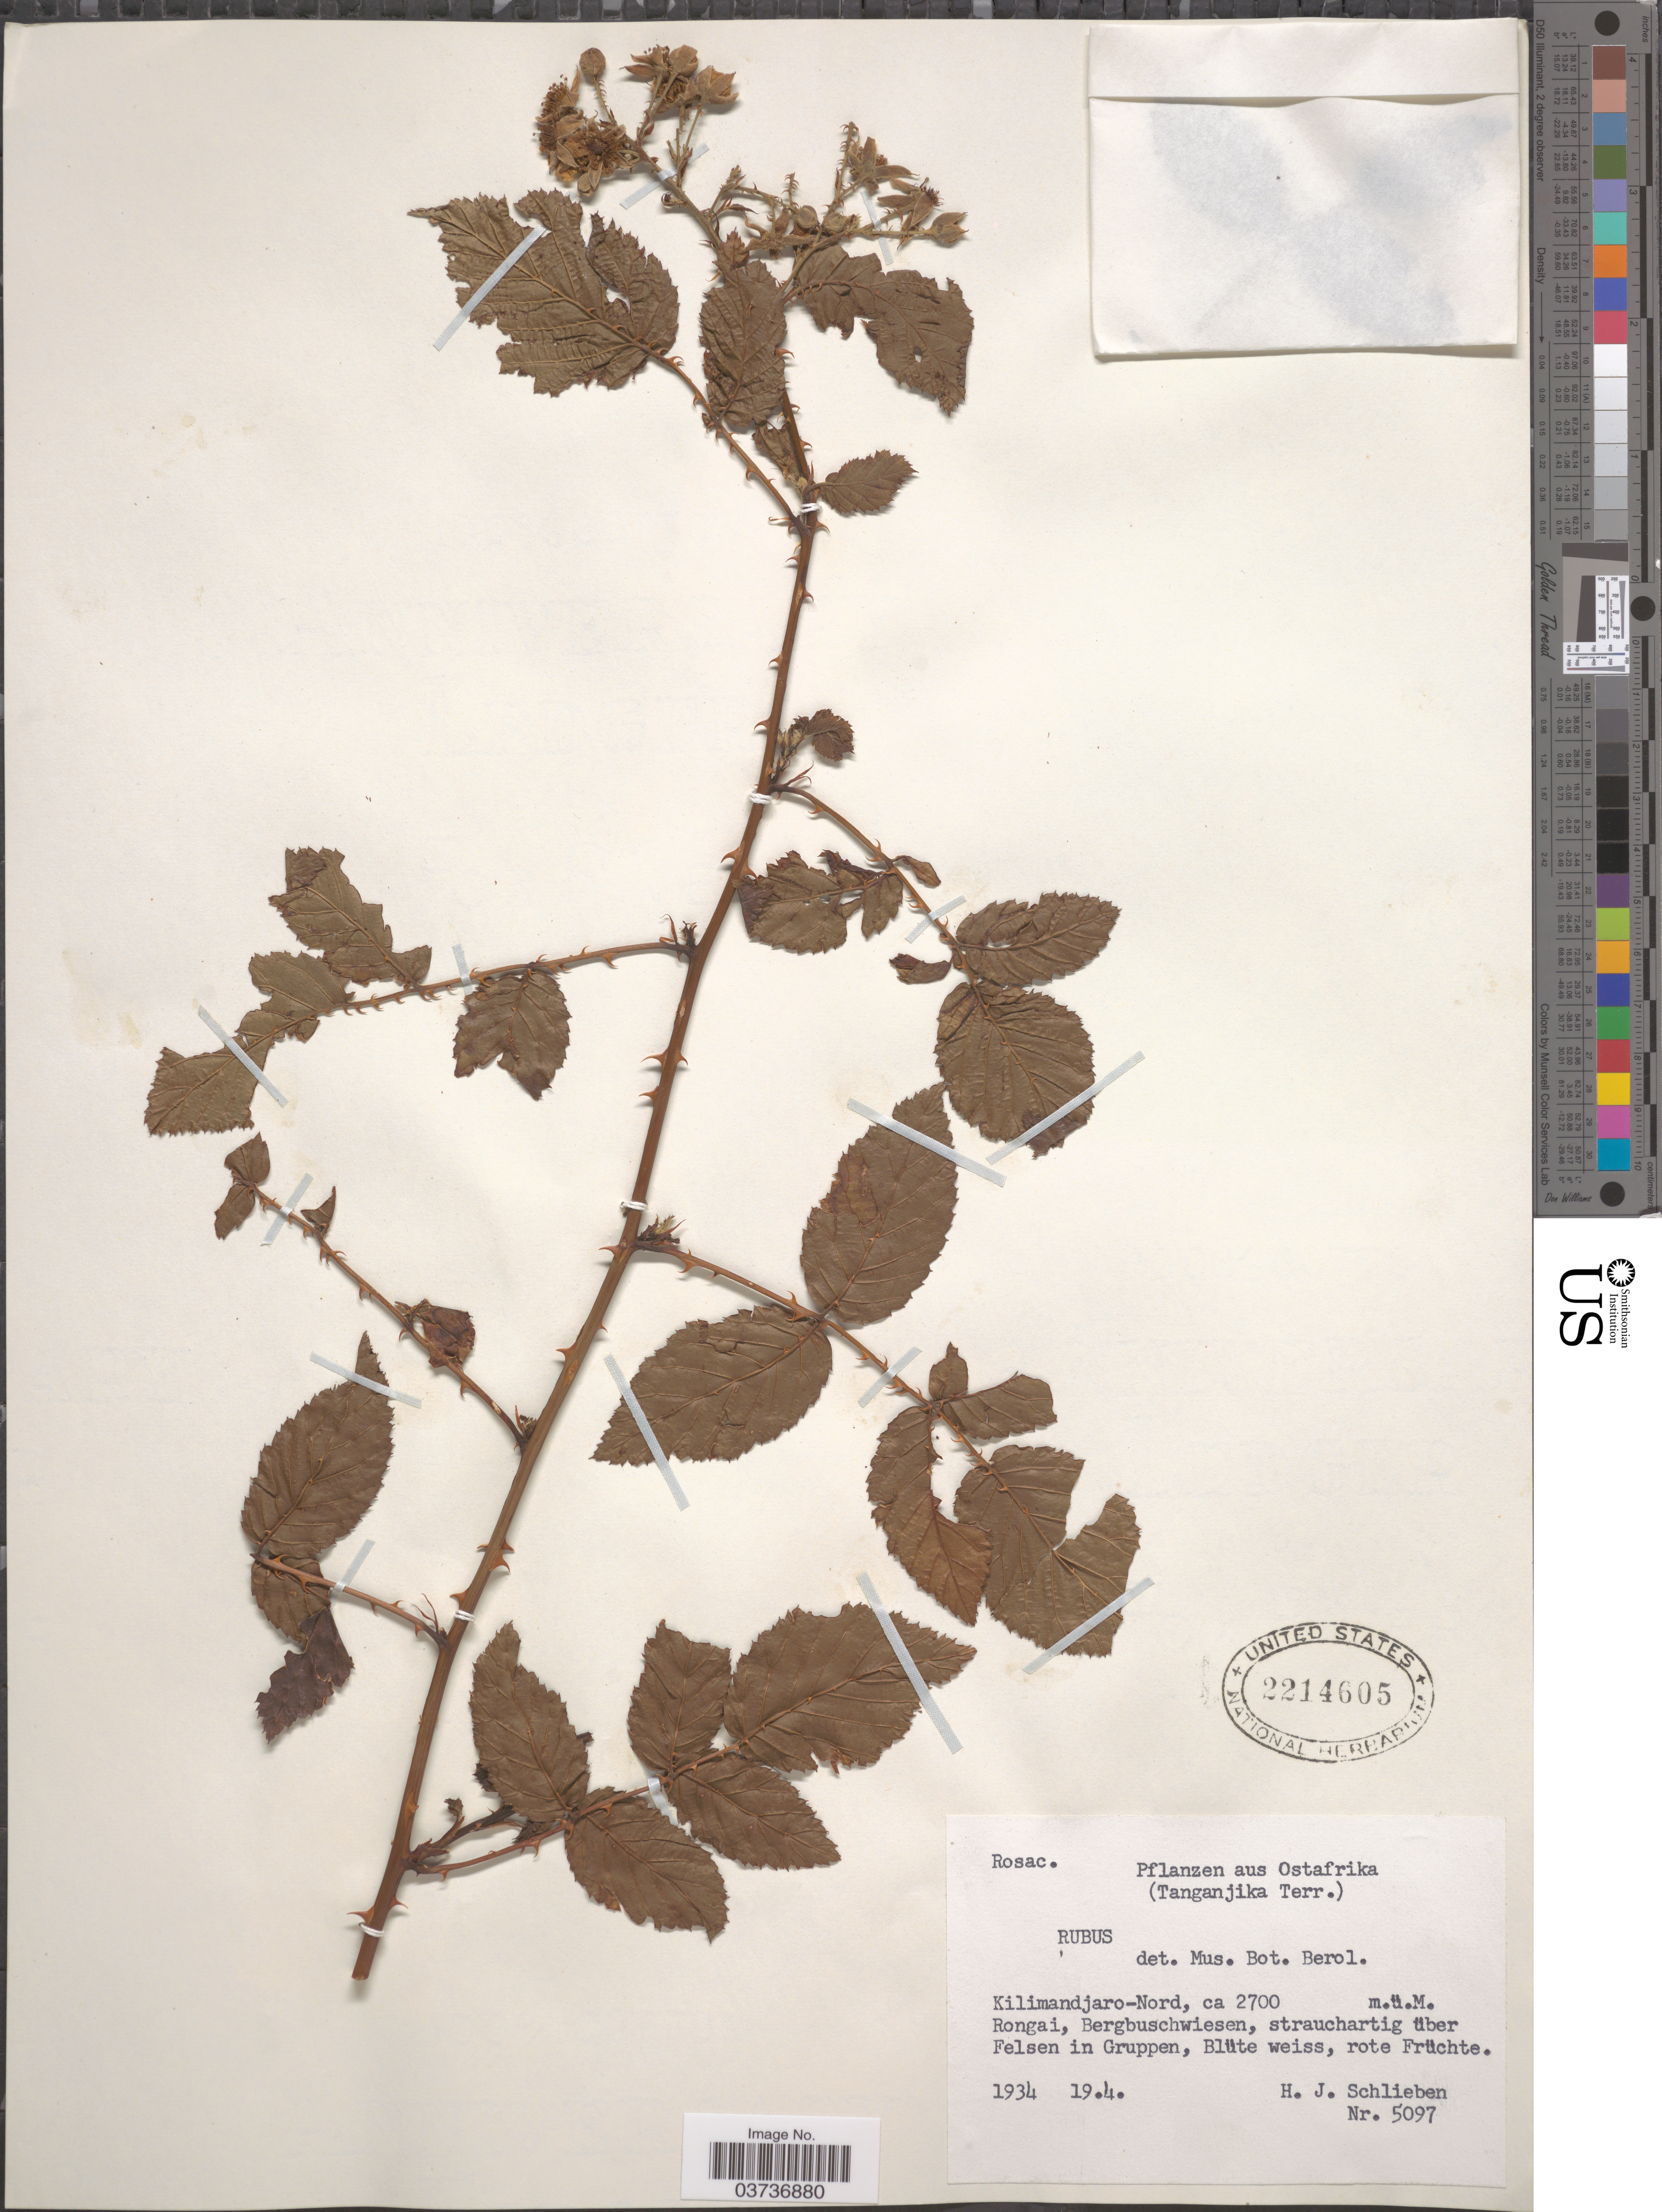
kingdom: Plantae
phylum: Tracheophyta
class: Magnoliopsida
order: Rosales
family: Rosaceae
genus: Rubus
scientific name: Rubus sp.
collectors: H. J. Schlieben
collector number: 5097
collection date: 1934-04-19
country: Tanzania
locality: Ostafrika. (Tanganjika Terr.). Kilimandjaro-Nord. Rongai.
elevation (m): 2700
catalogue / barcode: US 2214605